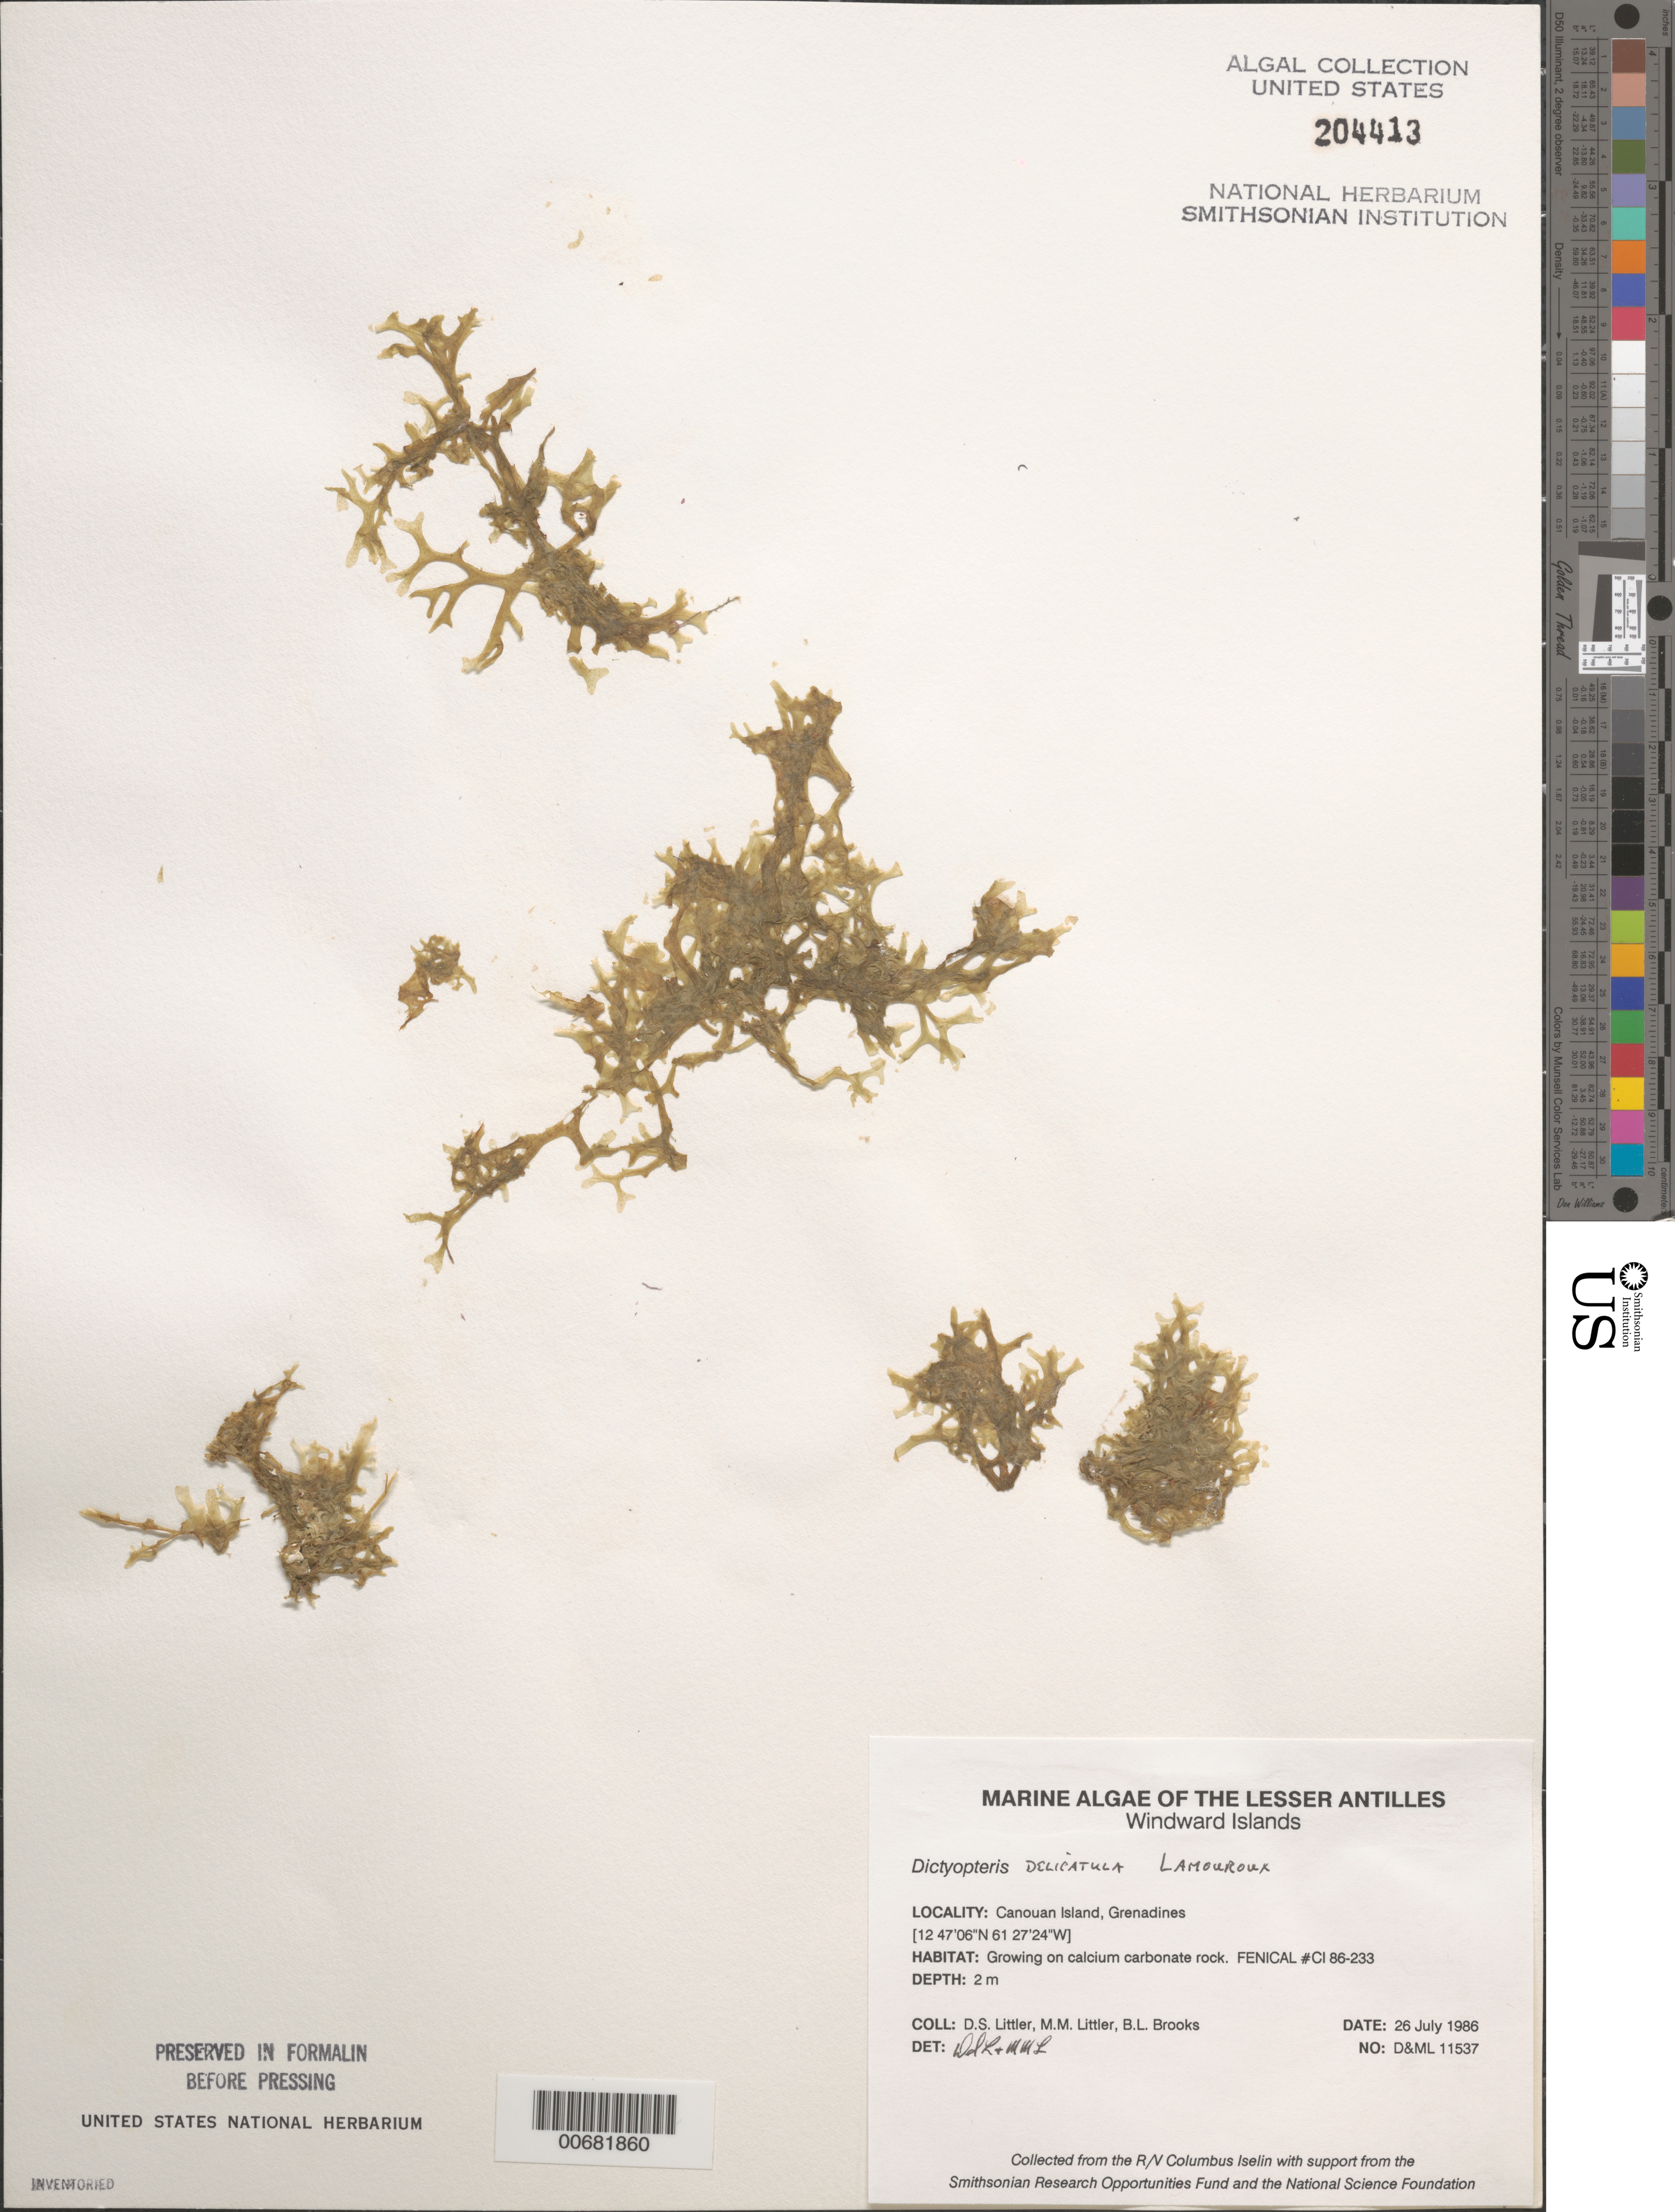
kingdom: Chromista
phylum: Ochrophyta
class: Phaeophyceae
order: Dictyotales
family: Dictyotaceae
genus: Dictyopteris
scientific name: Dictyopteris delicatula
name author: J.V.Lamouroux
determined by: Littler, D. S.; Littler, M. M.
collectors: D. S. Littler, M. M. Littler & B. Brooks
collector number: D&ML 11537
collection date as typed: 26 Jul 1986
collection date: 1986-07-26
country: St. Vincent - Grenadines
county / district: Grenadines Parish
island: Canouan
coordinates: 12 47' 06" N, 61 27' 24" W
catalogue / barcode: US 204413